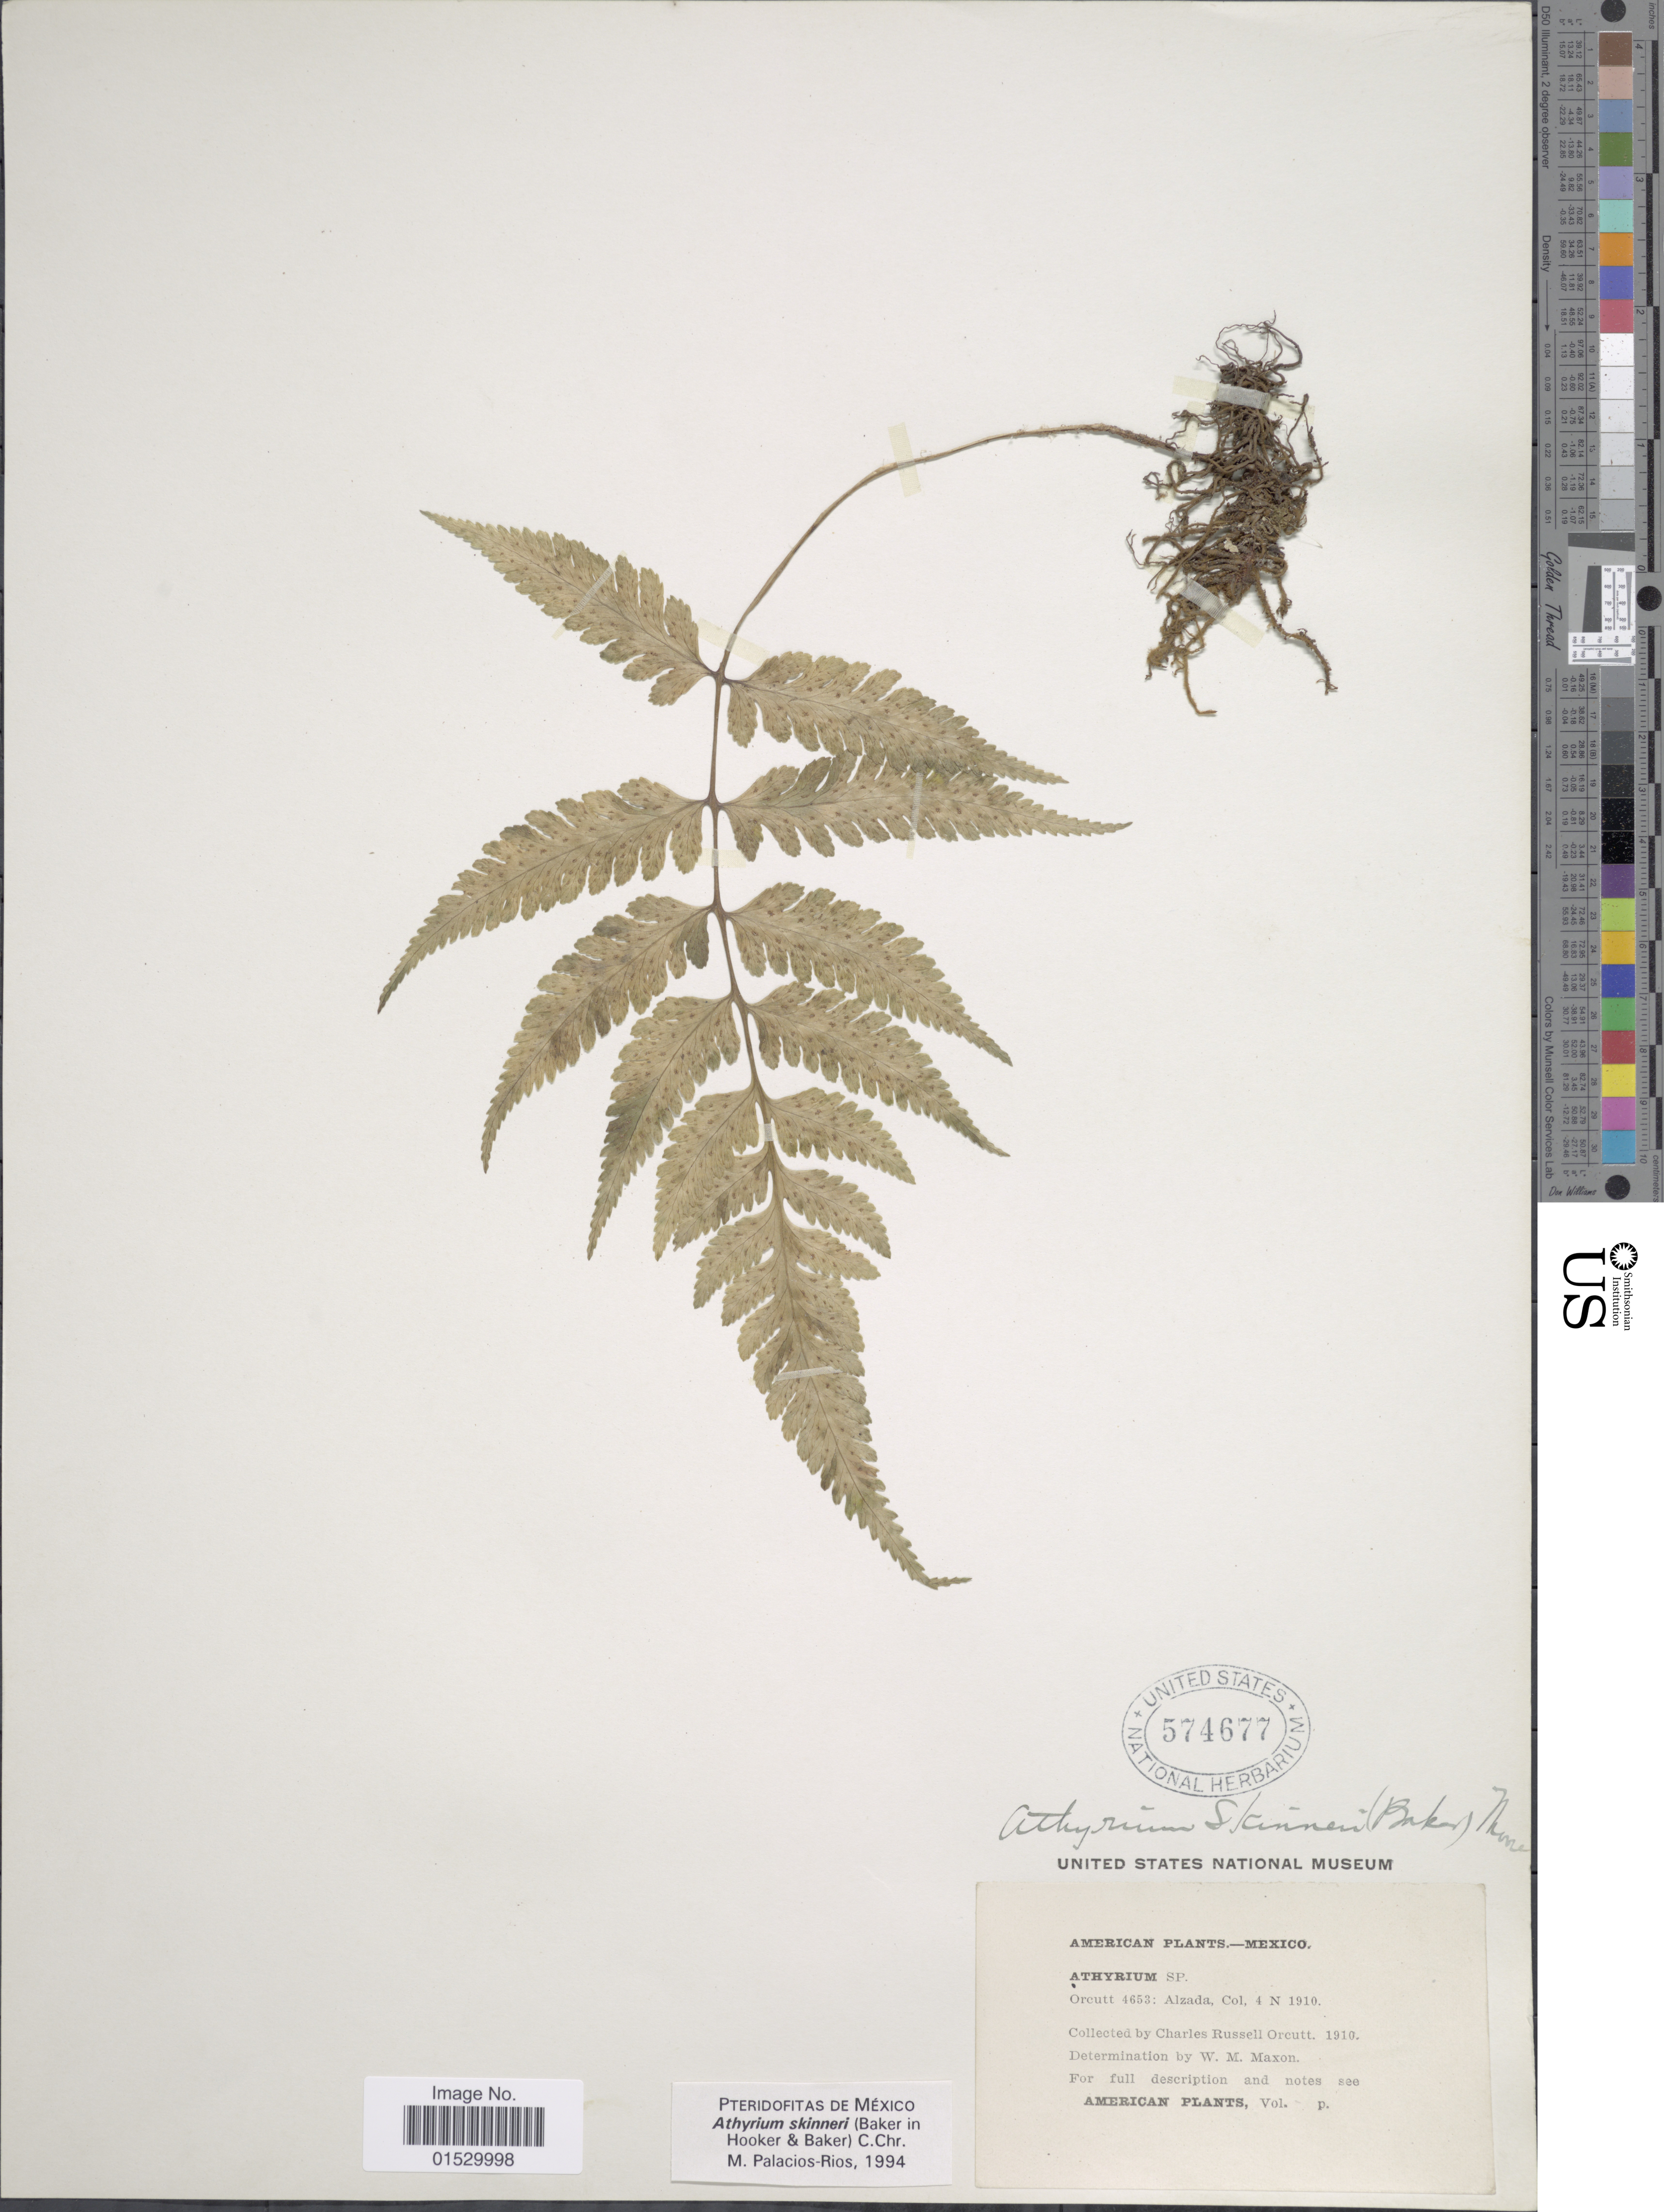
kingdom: Plantae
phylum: Tracheophyta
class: Polypodiopsida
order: Polypodiales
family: Athyriaceae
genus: Athyrium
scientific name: Athyrium skinneri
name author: (Baker) Diels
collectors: C. R. Orcutt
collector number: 4653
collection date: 1910-11-04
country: Mexico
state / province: Colima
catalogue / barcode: US 574677